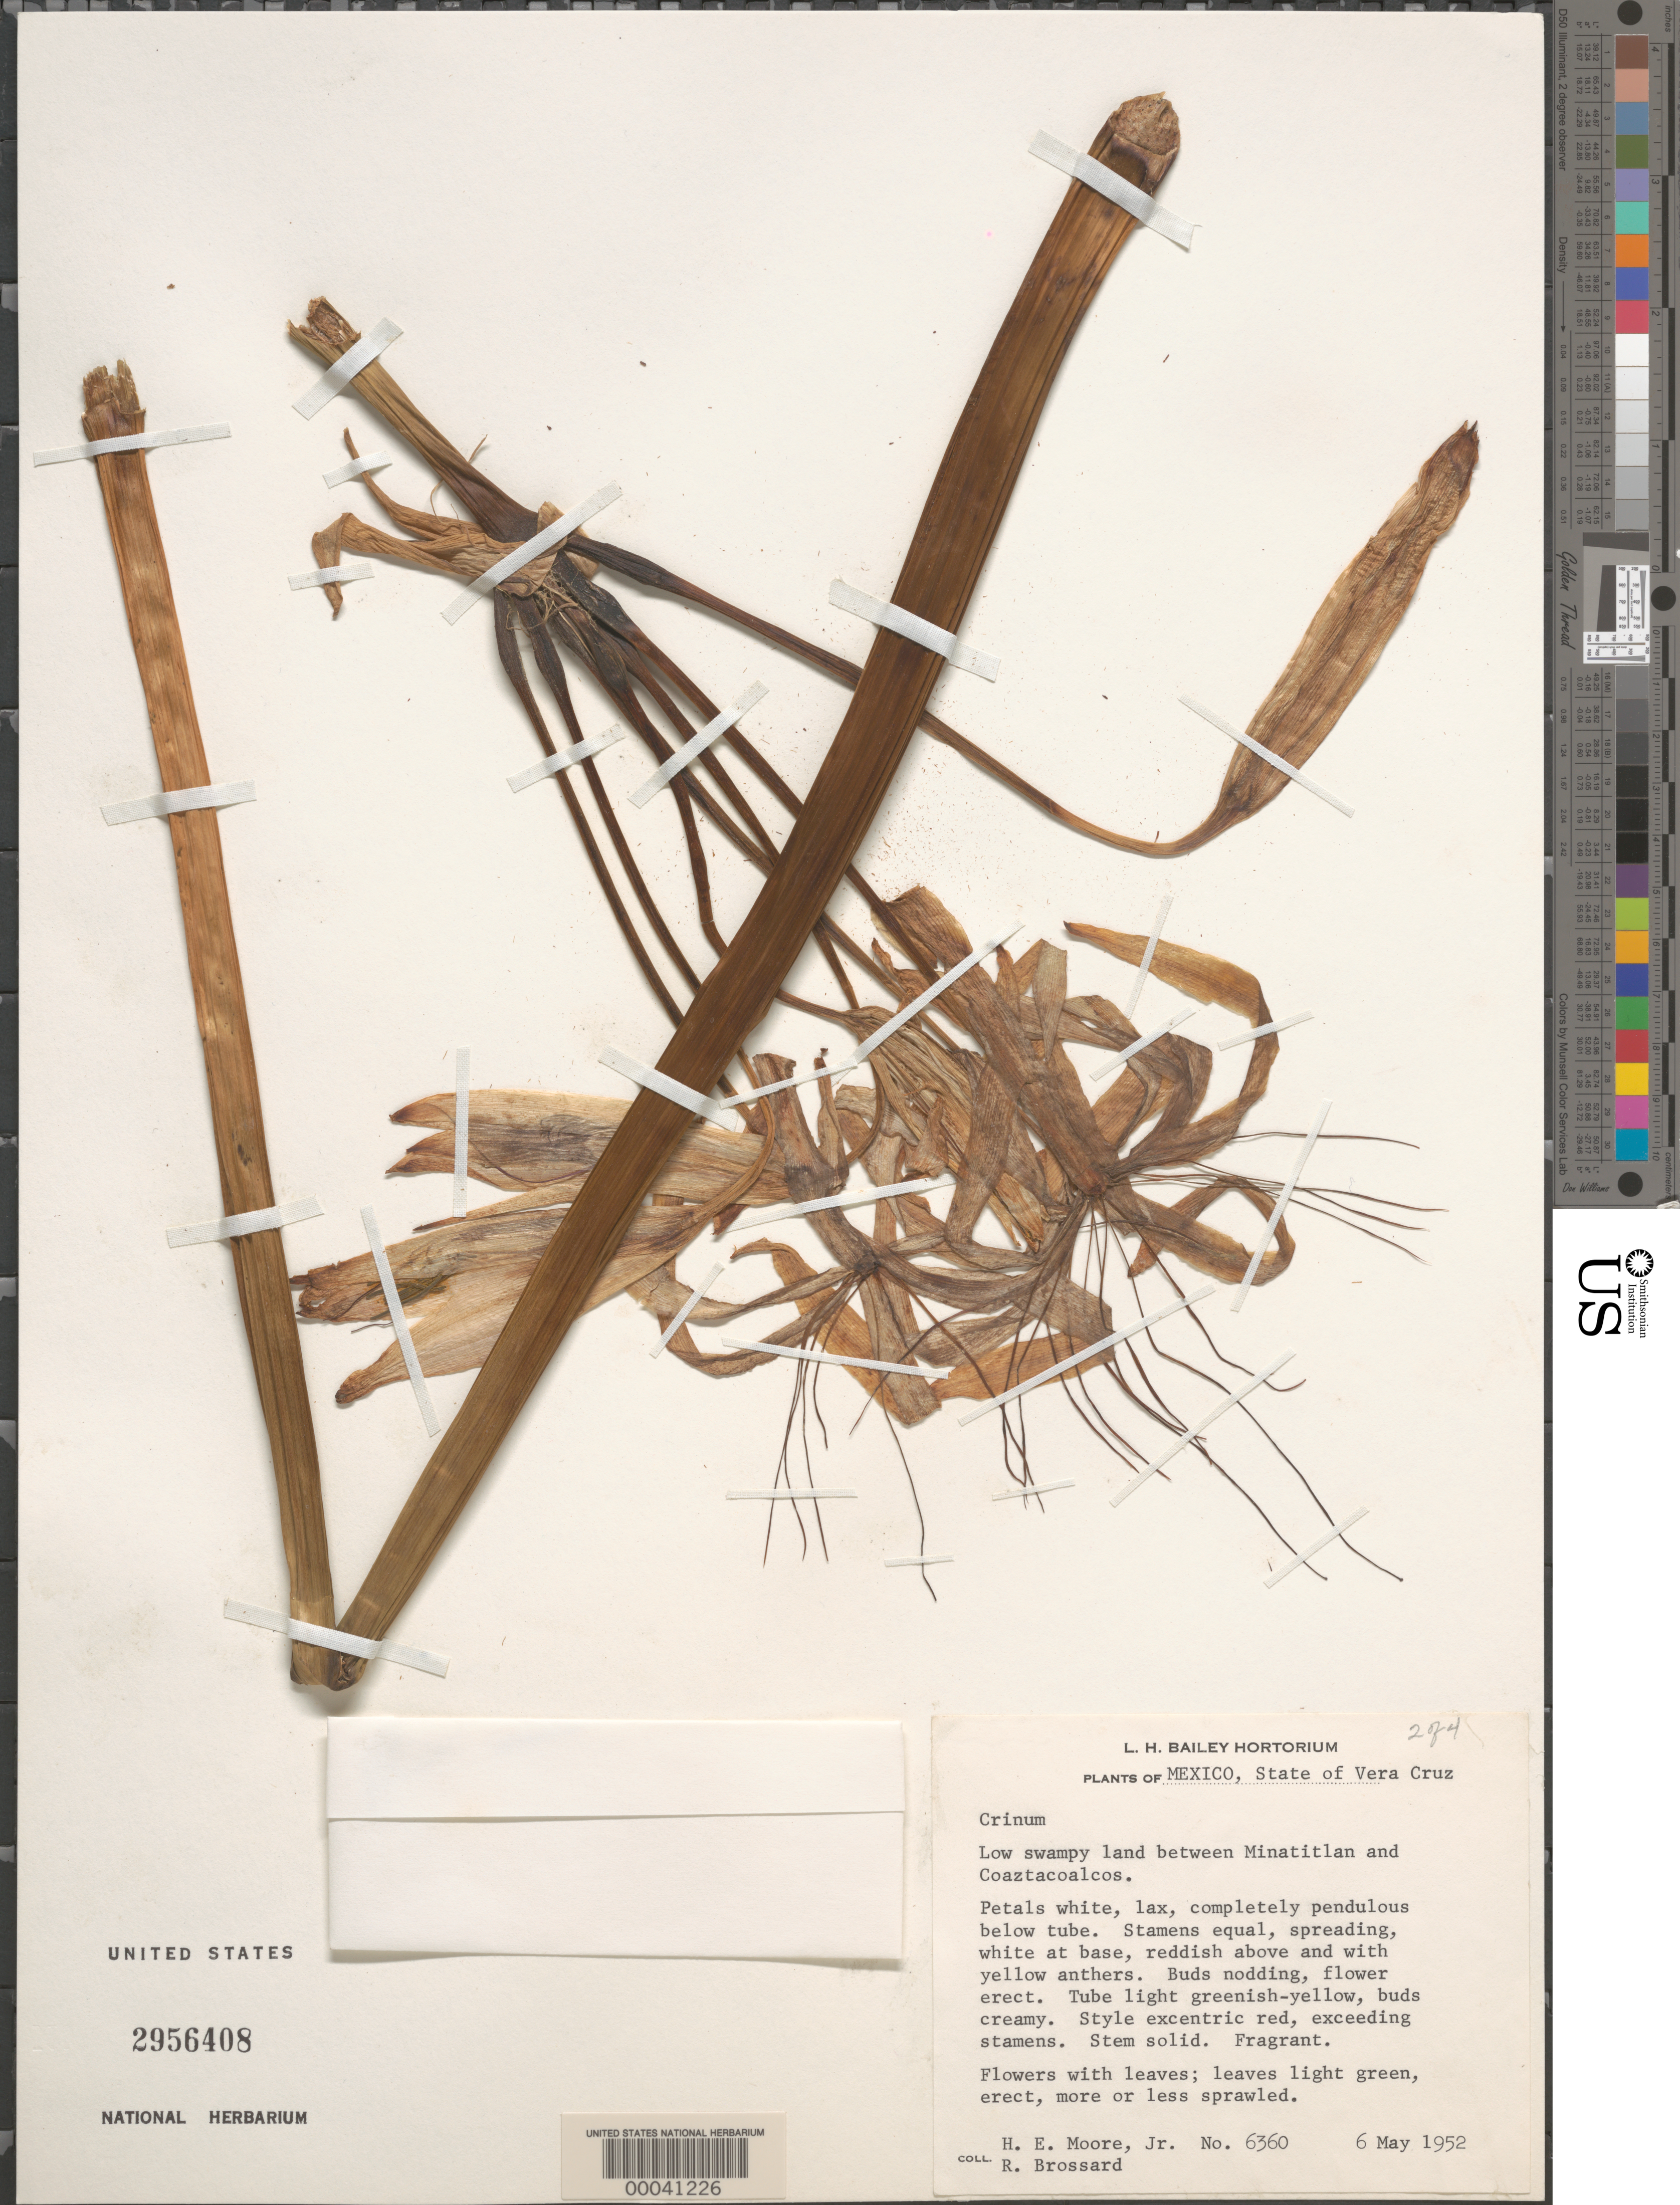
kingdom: Plantae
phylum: Tracheophyta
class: Liliopsida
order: Asparagales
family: Amaryllidaceae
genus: Crinum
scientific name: Crinum sp.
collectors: H. E. Moore & R. Brossard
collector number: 6360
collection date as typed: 06 May 1952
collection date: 1952-05-06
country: Mexico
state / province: Veracruz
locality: Between Minatitlán and coaztacoalcos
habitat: Low swampy land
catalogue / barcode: US 2956408